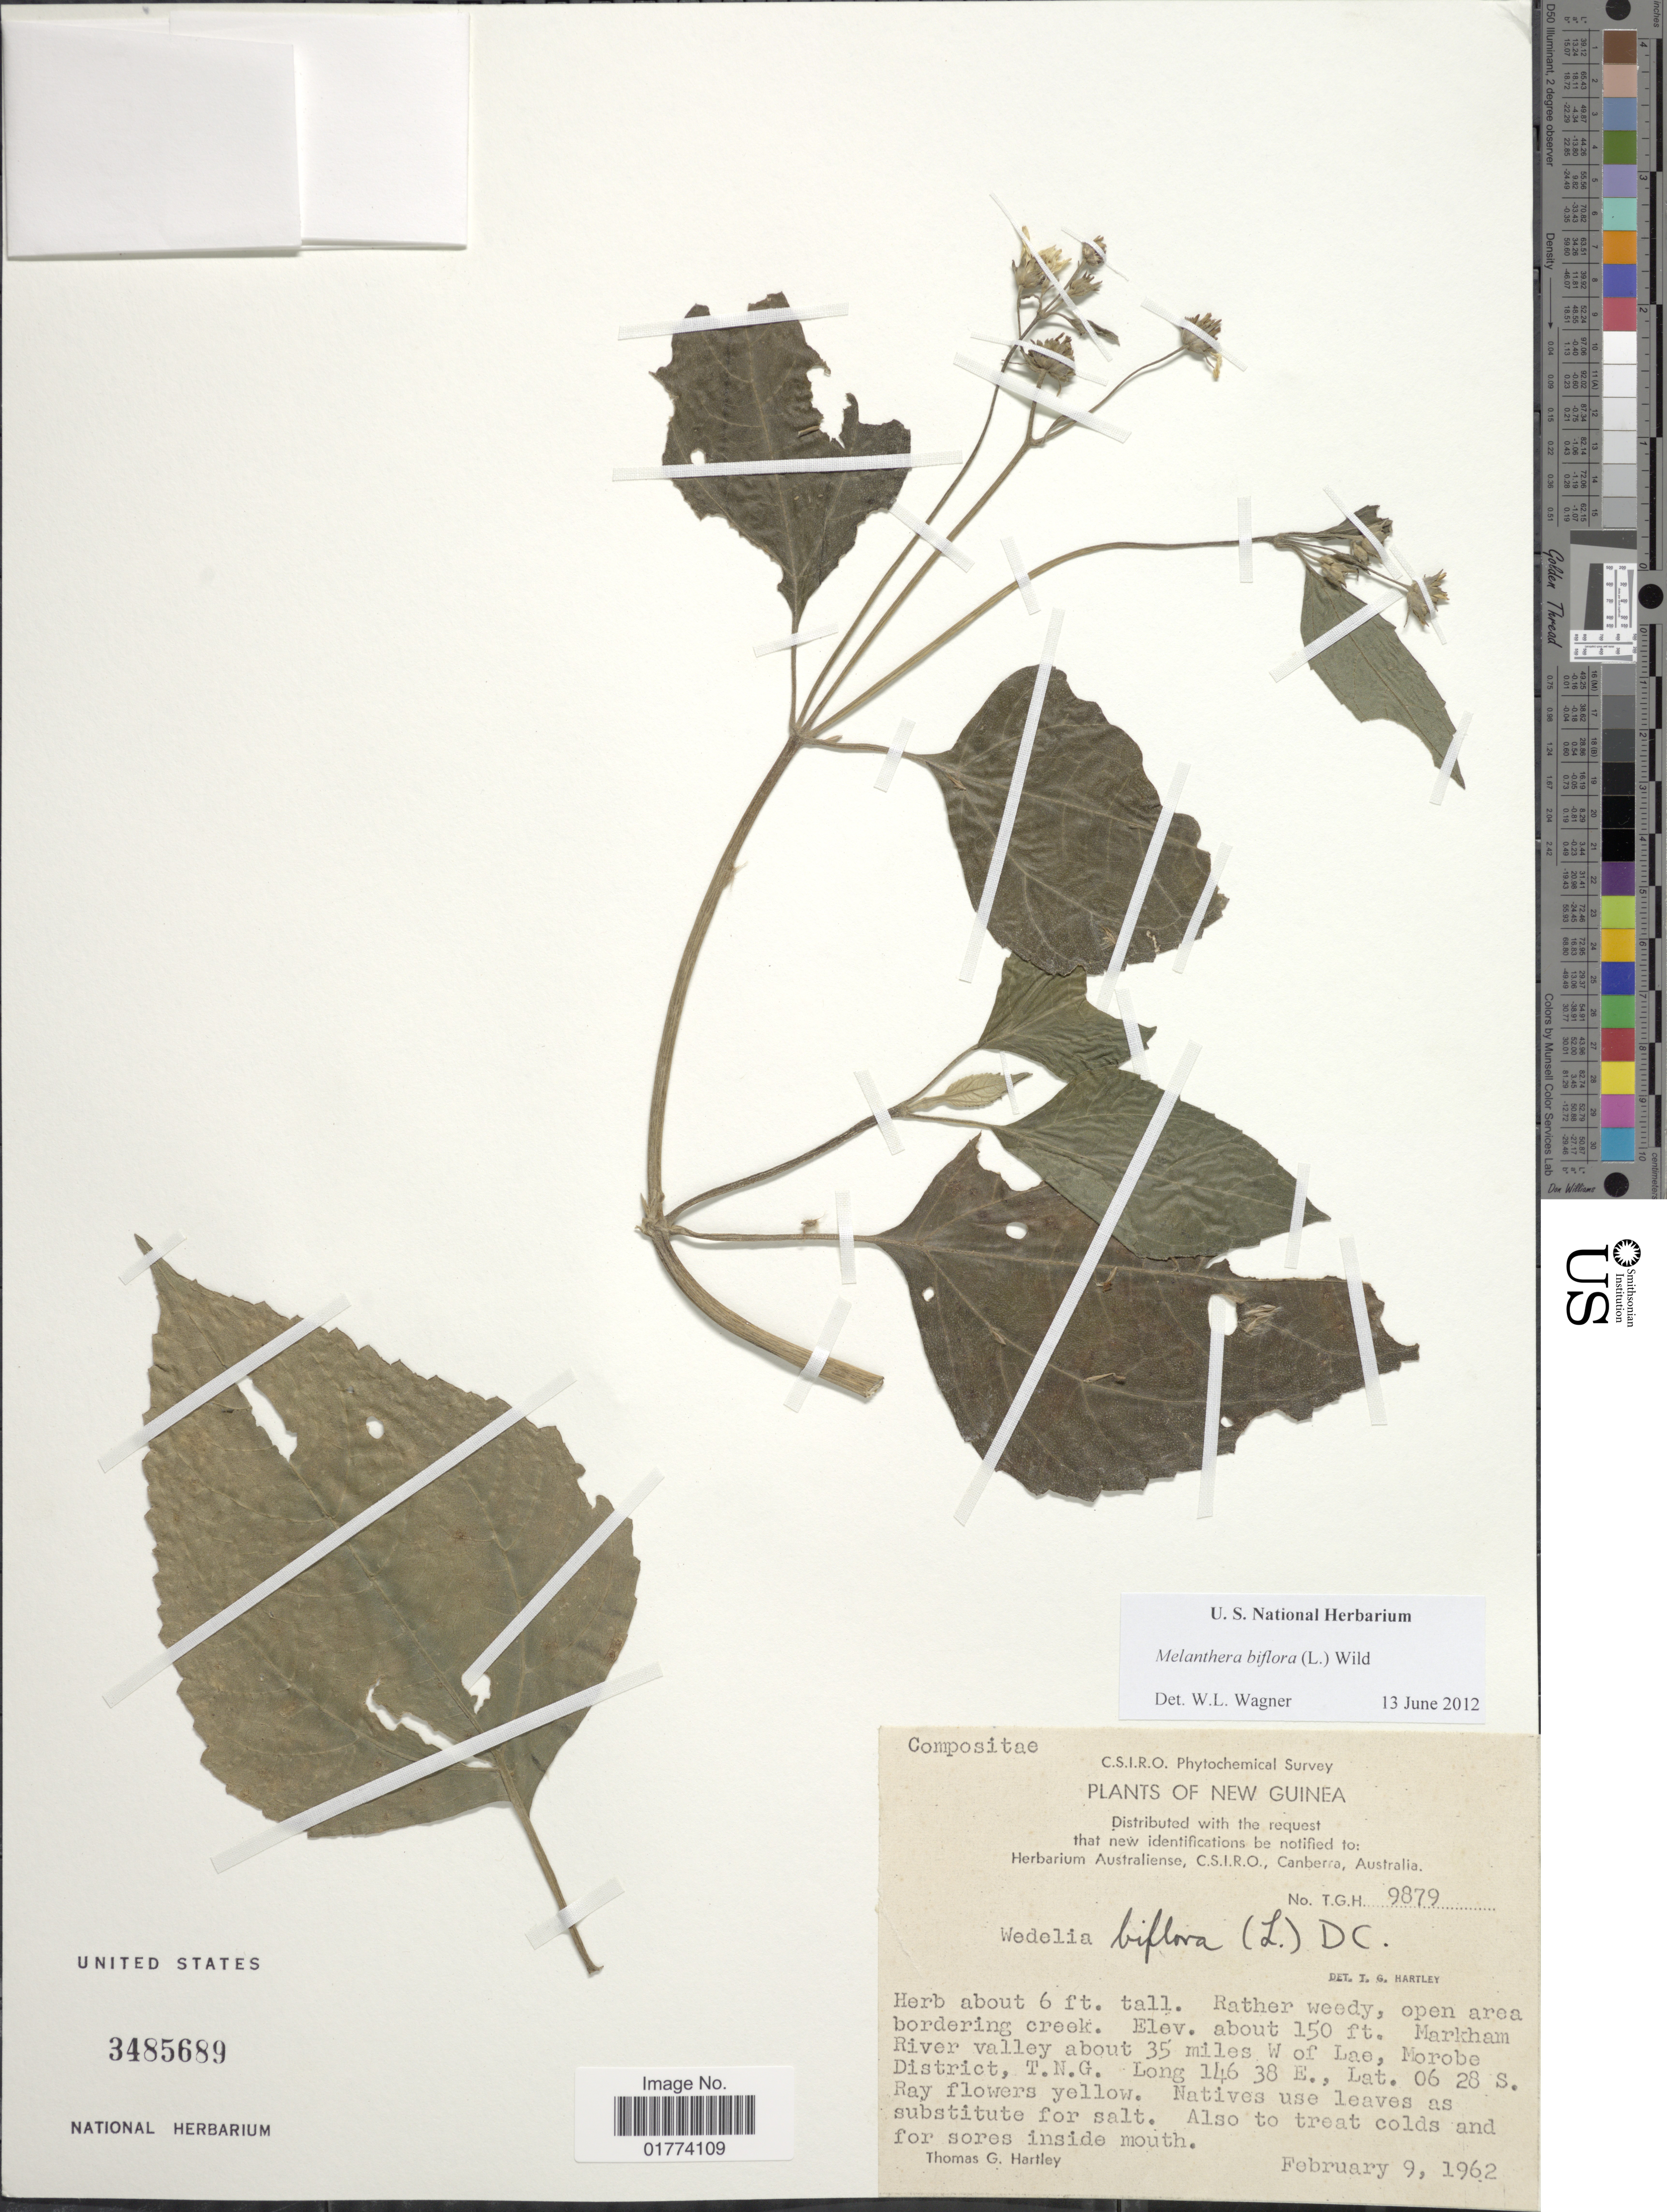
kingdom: Plantae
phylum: Tracheophyta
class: Magnoliopsida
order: Asterales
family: Asteraceae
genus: Wollastonia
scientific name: Wollastonia biflora var. biflora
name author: (L.) DC.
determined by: Wagner, W. L., (BOT), Smithsonian Institution - National Museum of Natural History (UNITED STATES)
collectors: T. G. Hartley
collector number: T.H.G. 9879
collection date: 1962-02-09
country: Papua New Guinea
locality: New Guinea, Markham River Valley about 35 miles W of Lae, Morobe District, T. N. G.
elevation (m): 46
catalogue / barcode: US 3485689